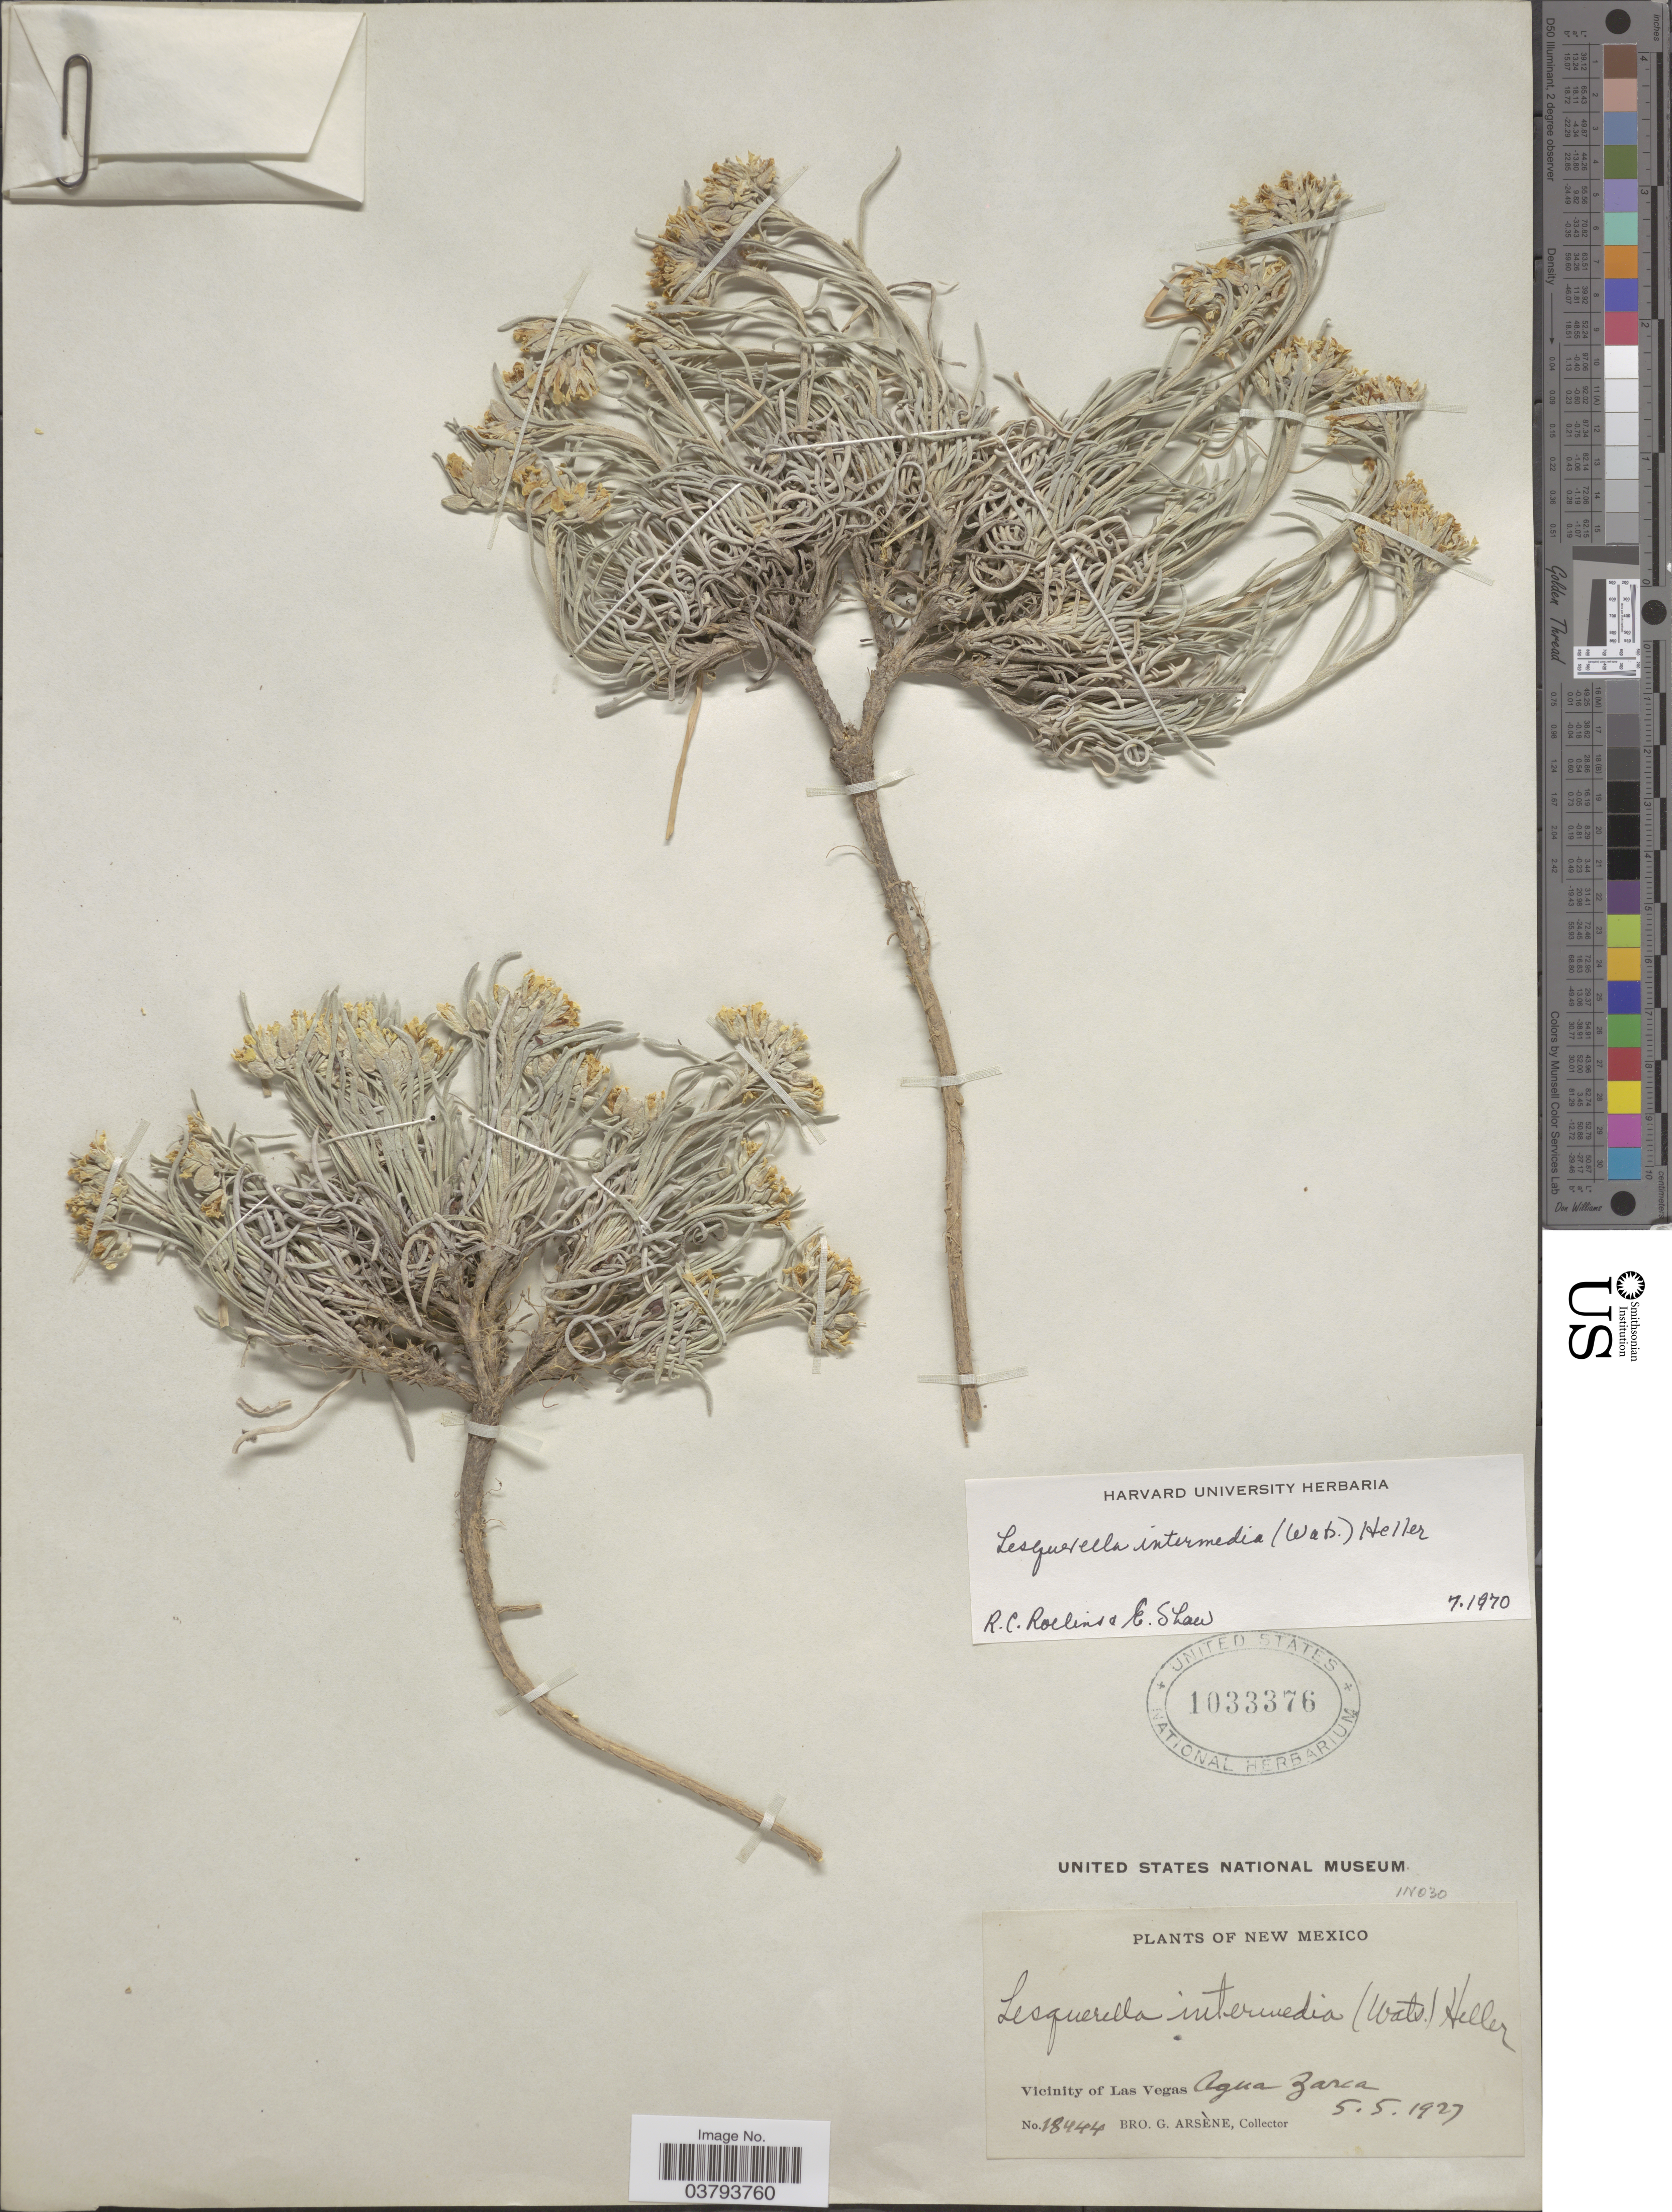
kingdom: Plantae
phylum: Tracheophyta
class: Magnoliopsida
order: Brassicales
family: Brassicaceae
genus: Lesquerella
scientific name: Lesquerella intermedia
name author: (S. Watson) A. Heller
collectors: Bro. G. Arsène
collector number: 18444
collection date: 1917-05-05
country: United States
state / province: New Mexico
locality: Vicinity of Las Vegas, Agua Zarca.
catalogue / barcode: US 1033376